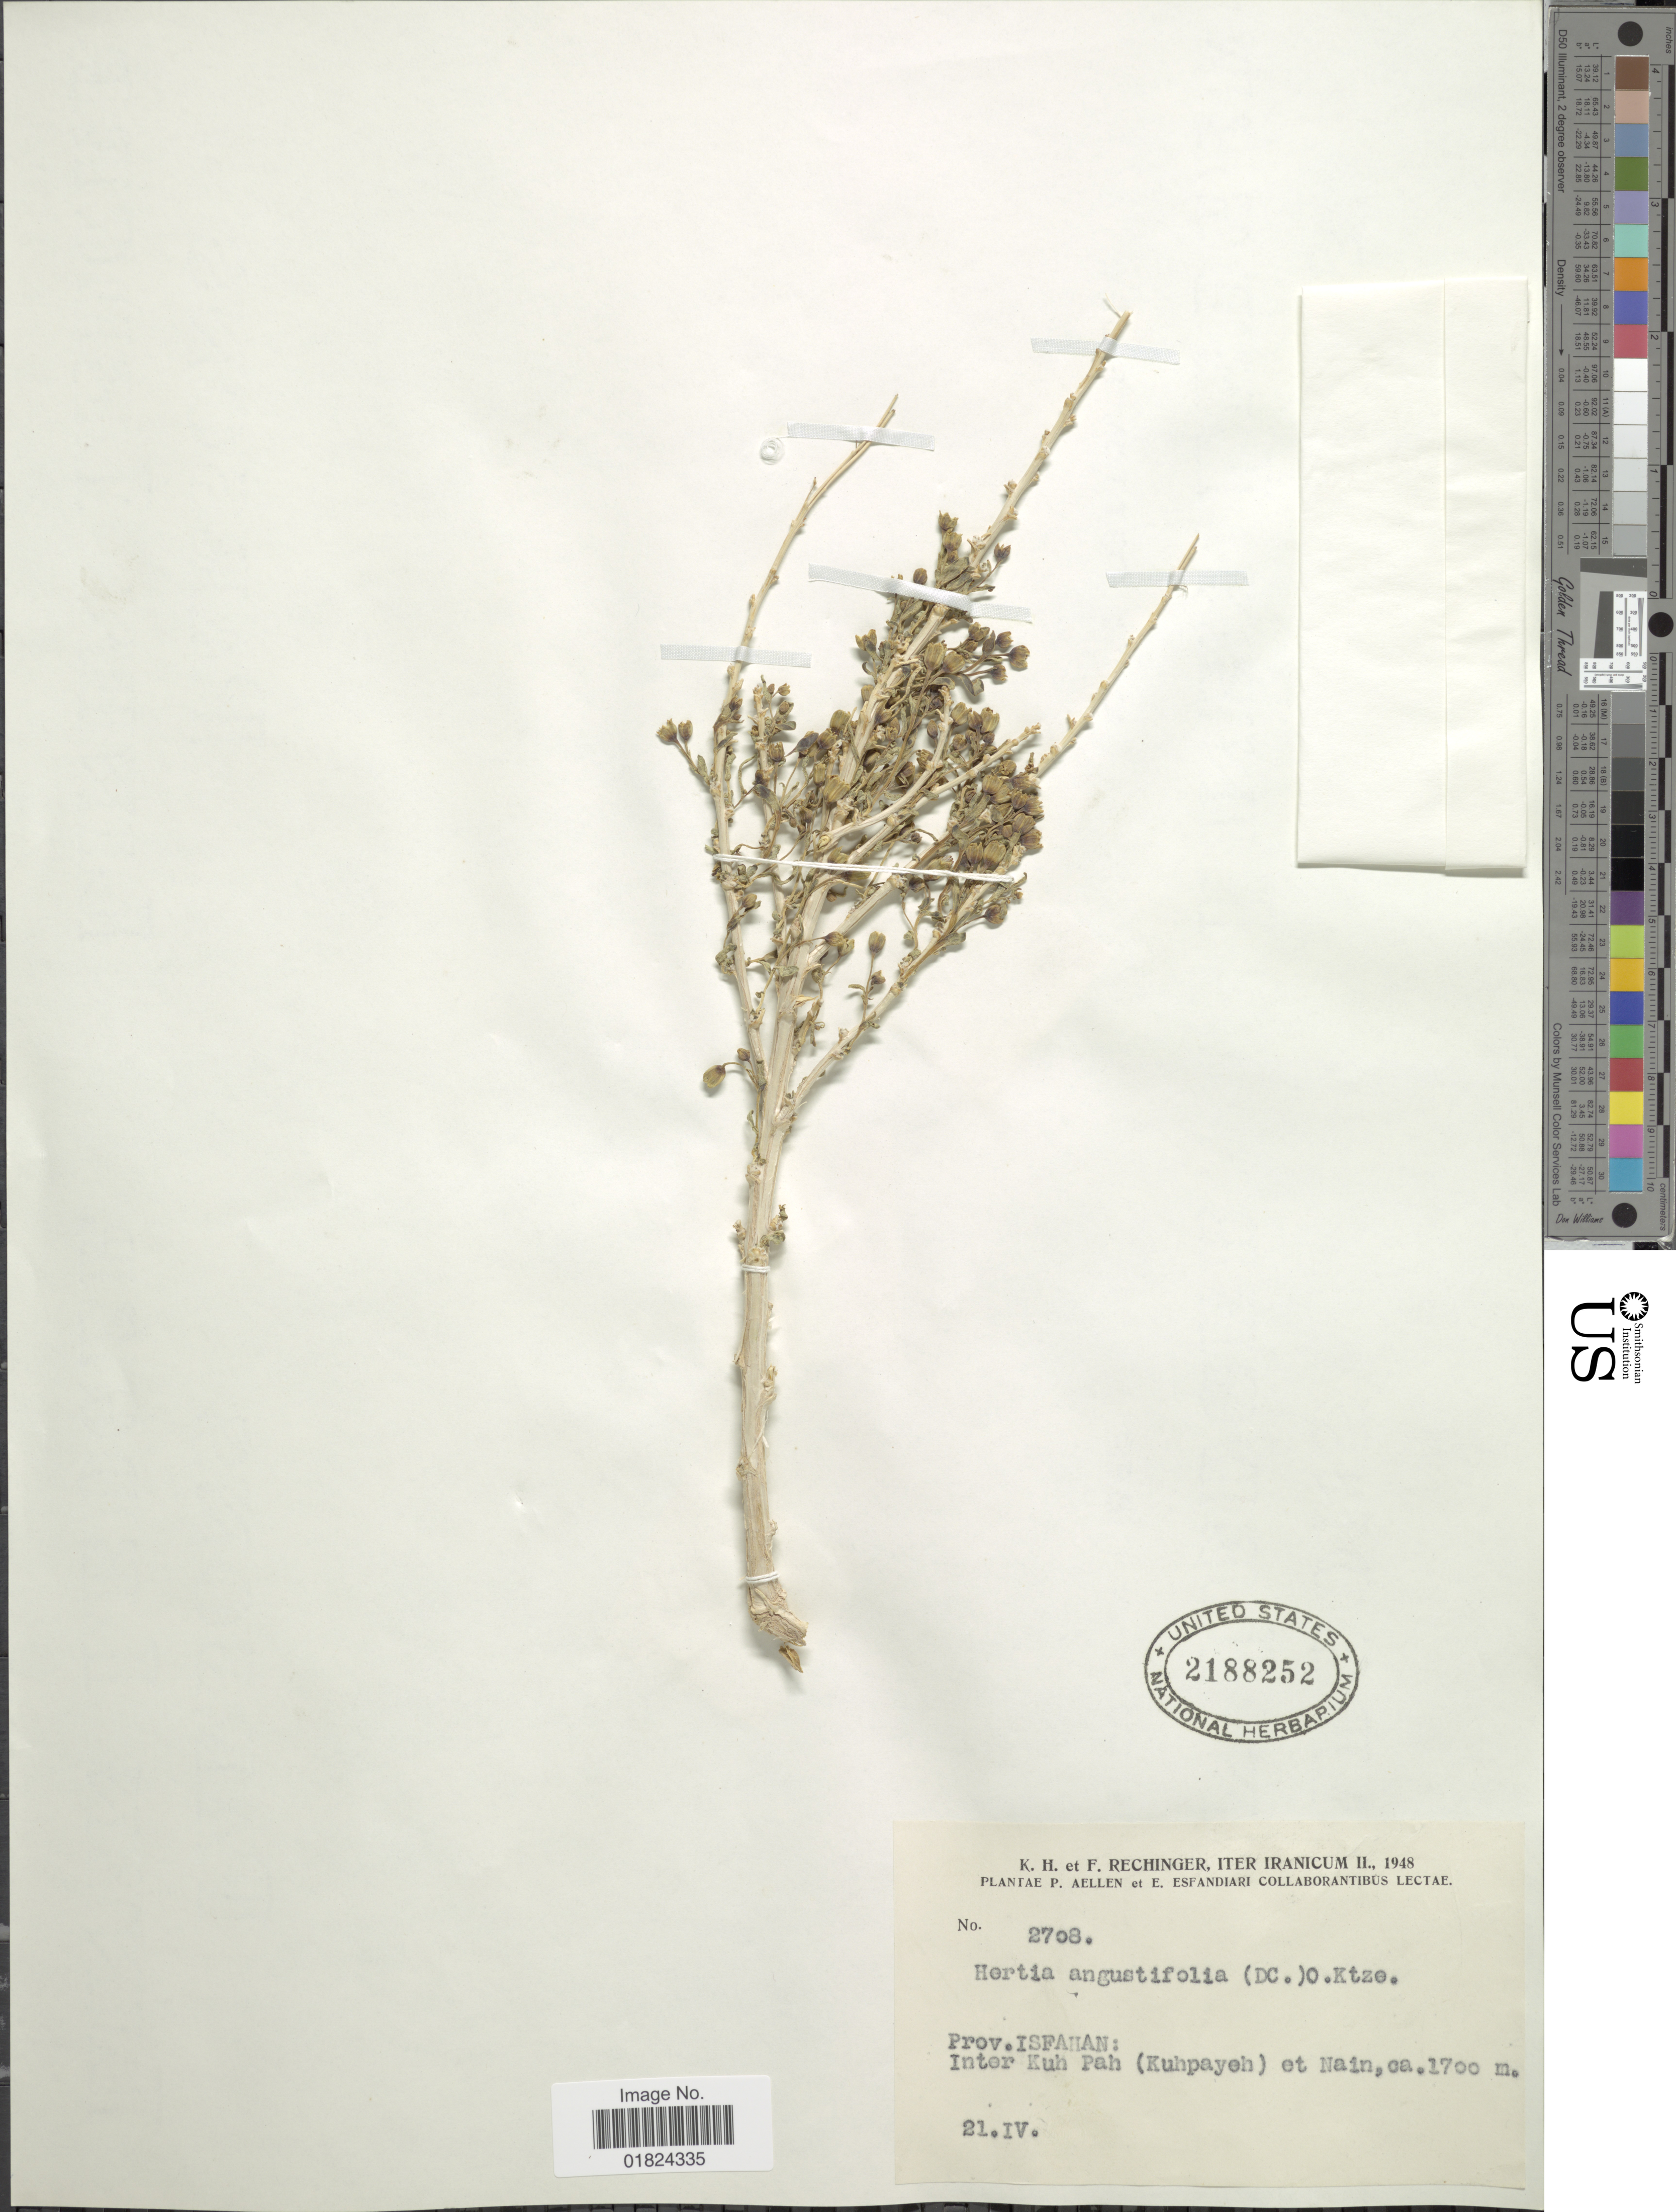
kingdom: Plantae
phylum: Tracheophyta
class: Magnoliopsida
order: Asterales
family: Asteraceae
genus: Hertia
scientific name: Hertia angustifolia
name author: (DC.) Kuntze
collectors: P. Aellen & E. Esfandiari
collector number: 2708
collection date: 1948-04-21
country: Iran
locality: Iter Iranicum, Prov. Isfaran, Inter Kuh Pah (kuhpayeh) et Nain.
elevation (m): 1700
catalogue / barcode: US 2188252